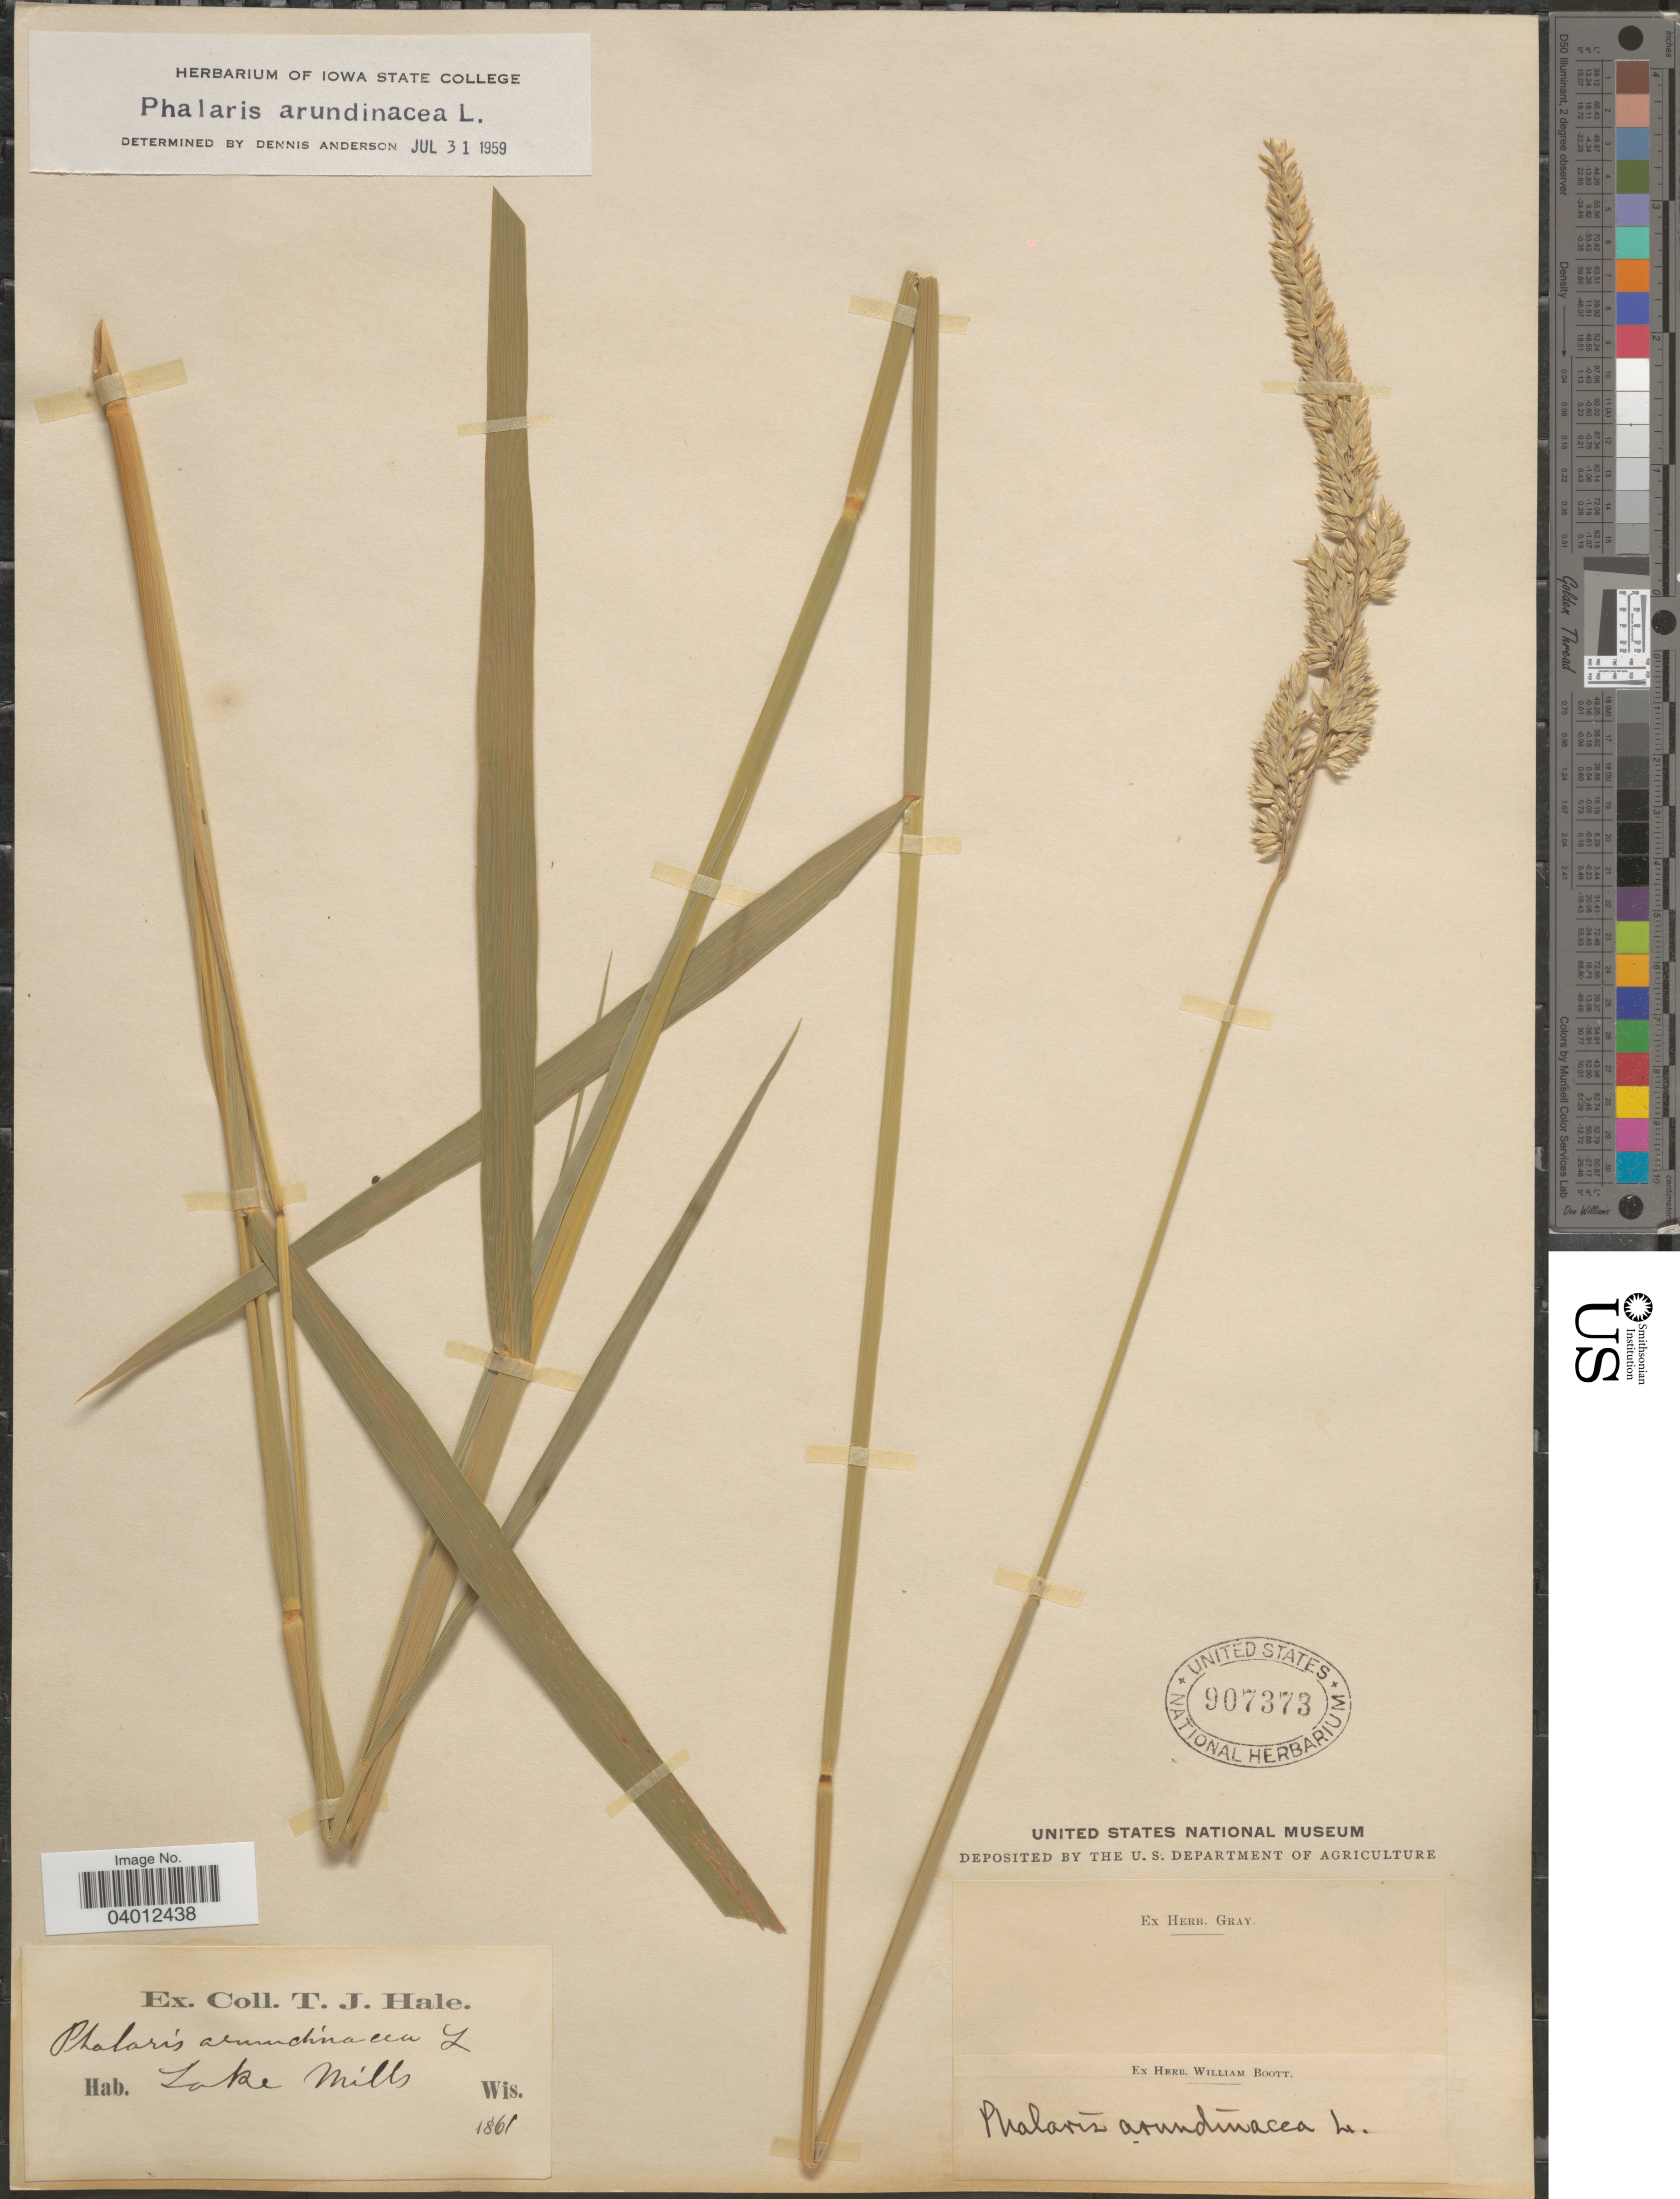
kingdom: Plantae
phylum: Tracheophyta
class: Liliopsida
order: Poales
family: Poaceae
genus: Phalaris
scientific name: Phalaris arundinacea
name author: L.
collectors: T. Hale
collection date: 1861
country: United States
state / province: Wisconsin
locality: Lake Mills.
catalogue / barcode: US 907373